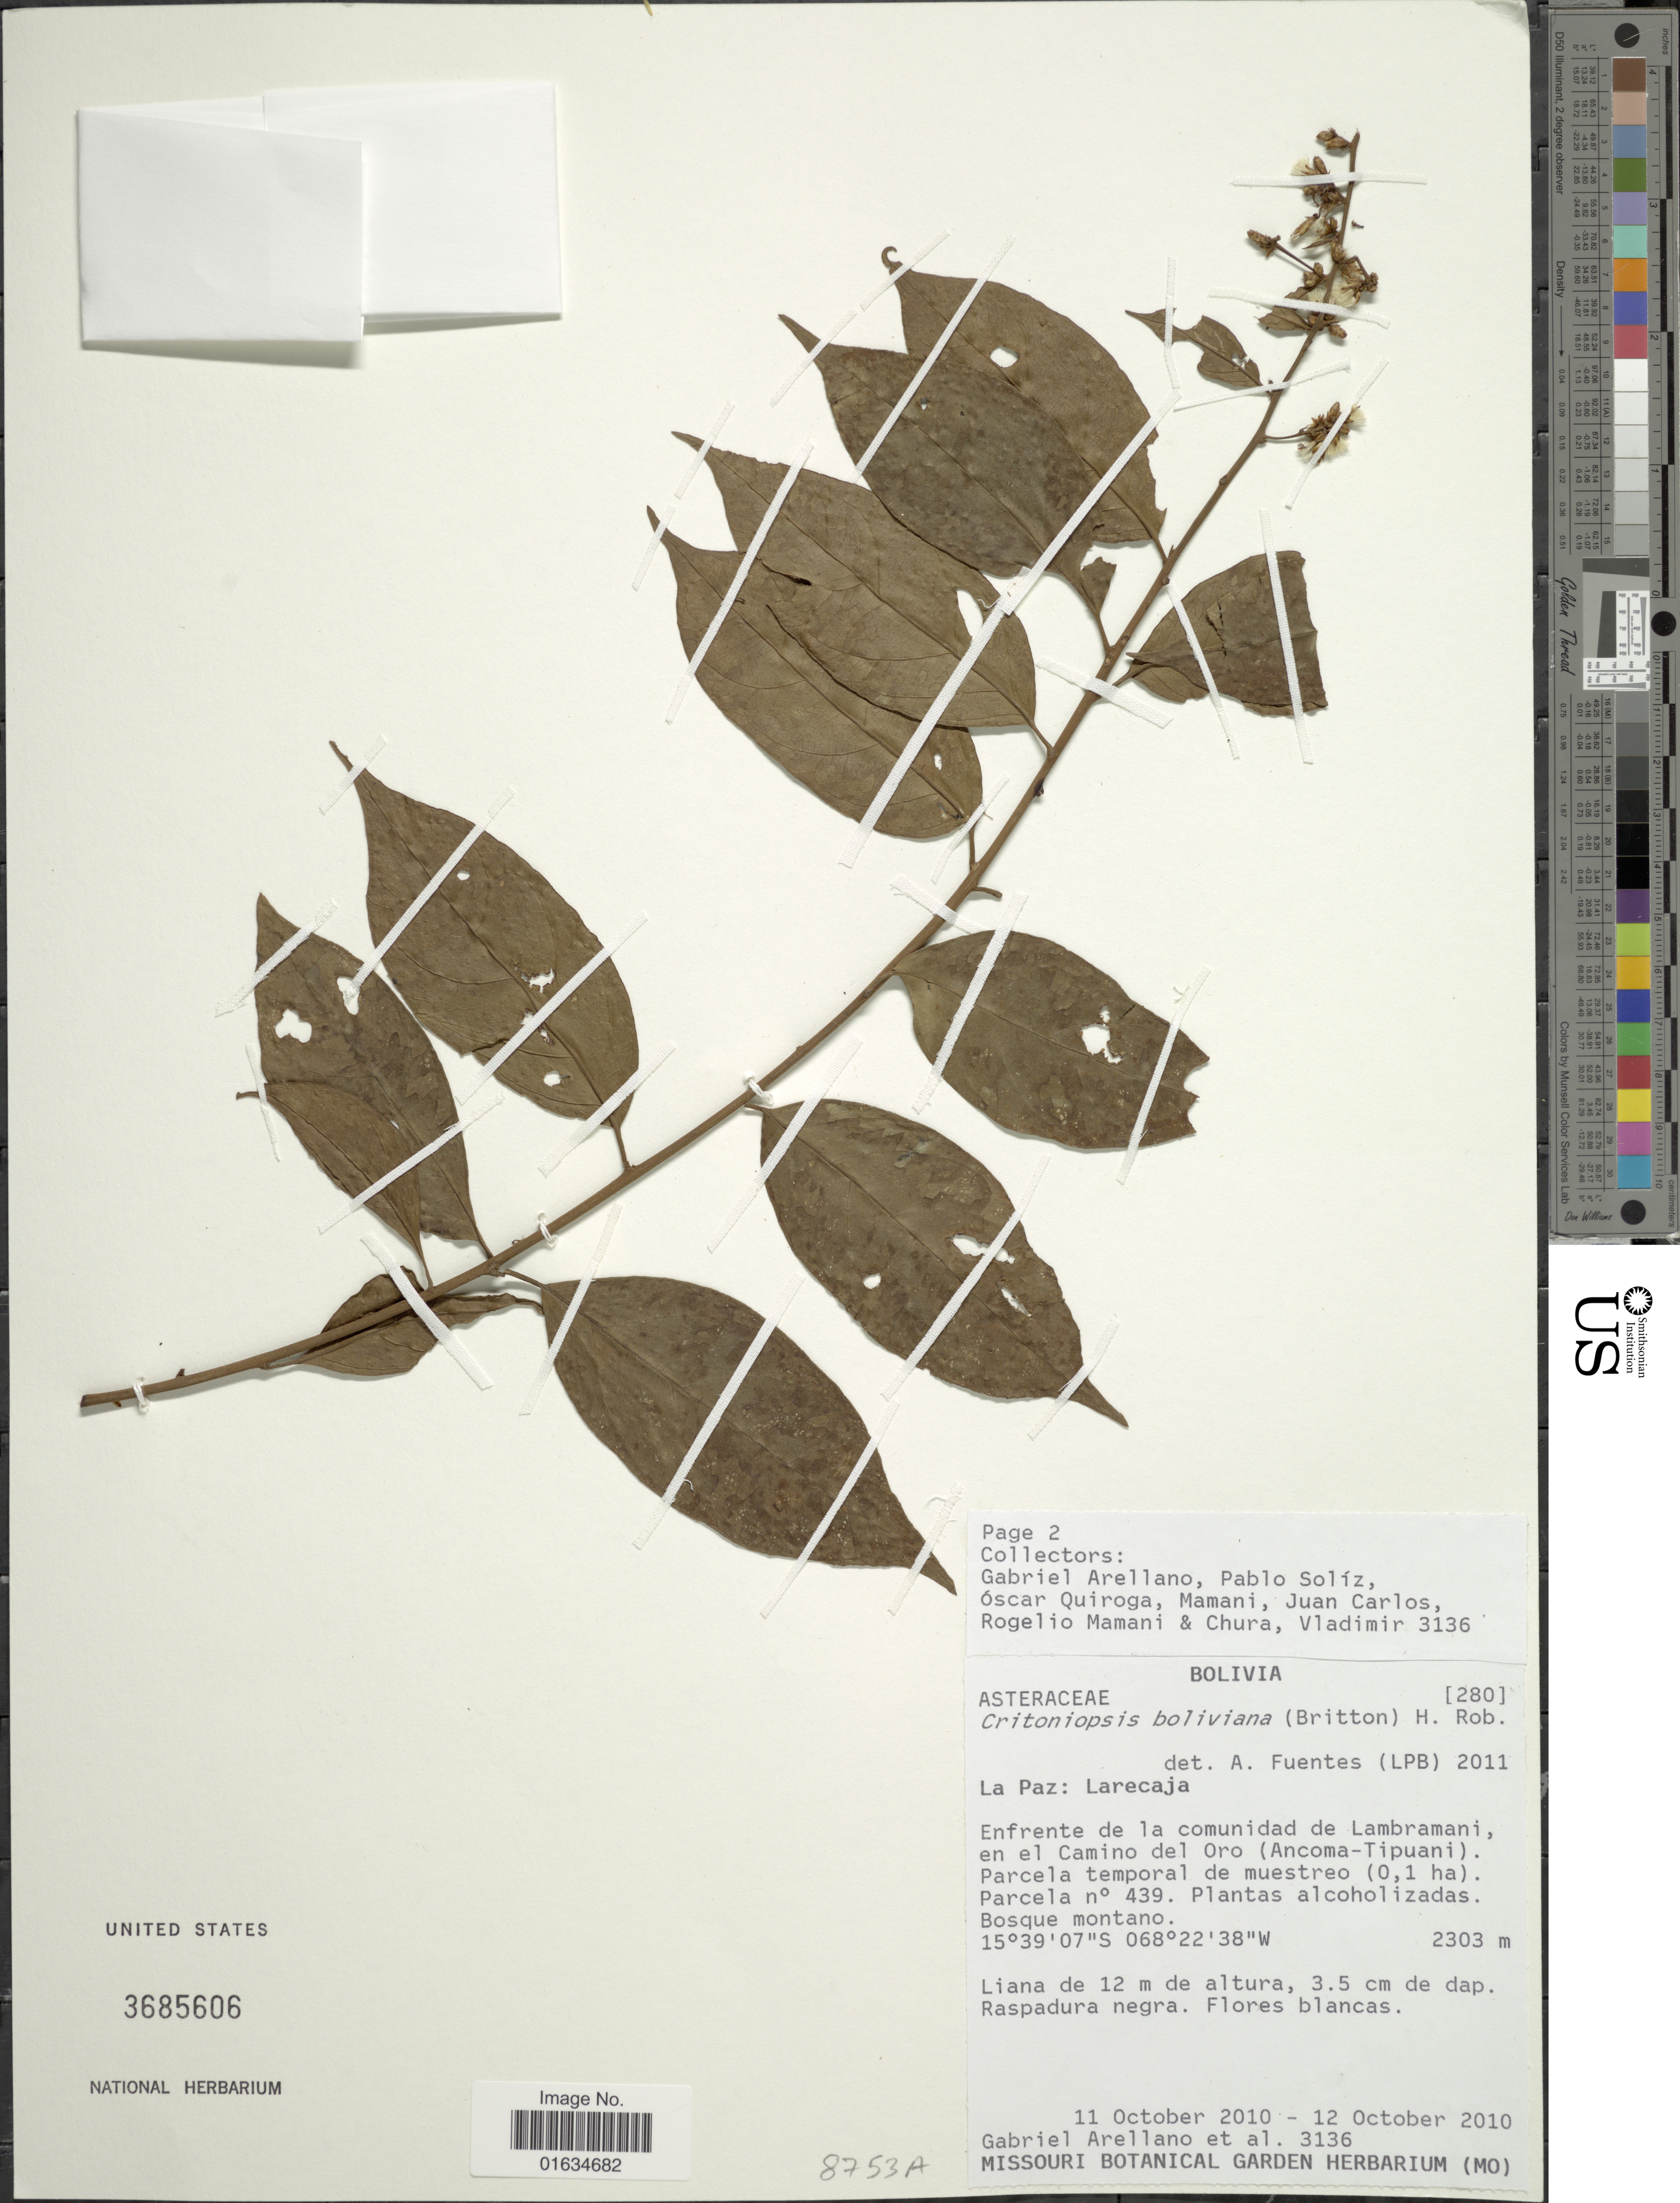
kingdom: Plantae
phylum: Tracheophyta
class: Magnoliopsida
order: Asterales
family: Asteraceae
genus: Critoniopsis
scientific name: Critoniopsis boliviana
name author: (Britton) H. Rob.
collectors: G. Arellano & et al.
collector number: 3136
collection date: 2010-10-11/2010-10-12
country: Ecuador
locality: Larecaja, enfrente de la comunidad de Lambramani, en el Camino del Oro (Ancoma-Tipuani), Parcela temporal de muestro (0,1 ha), Parcela no 439.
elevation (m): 2303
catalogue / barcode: US 3685606